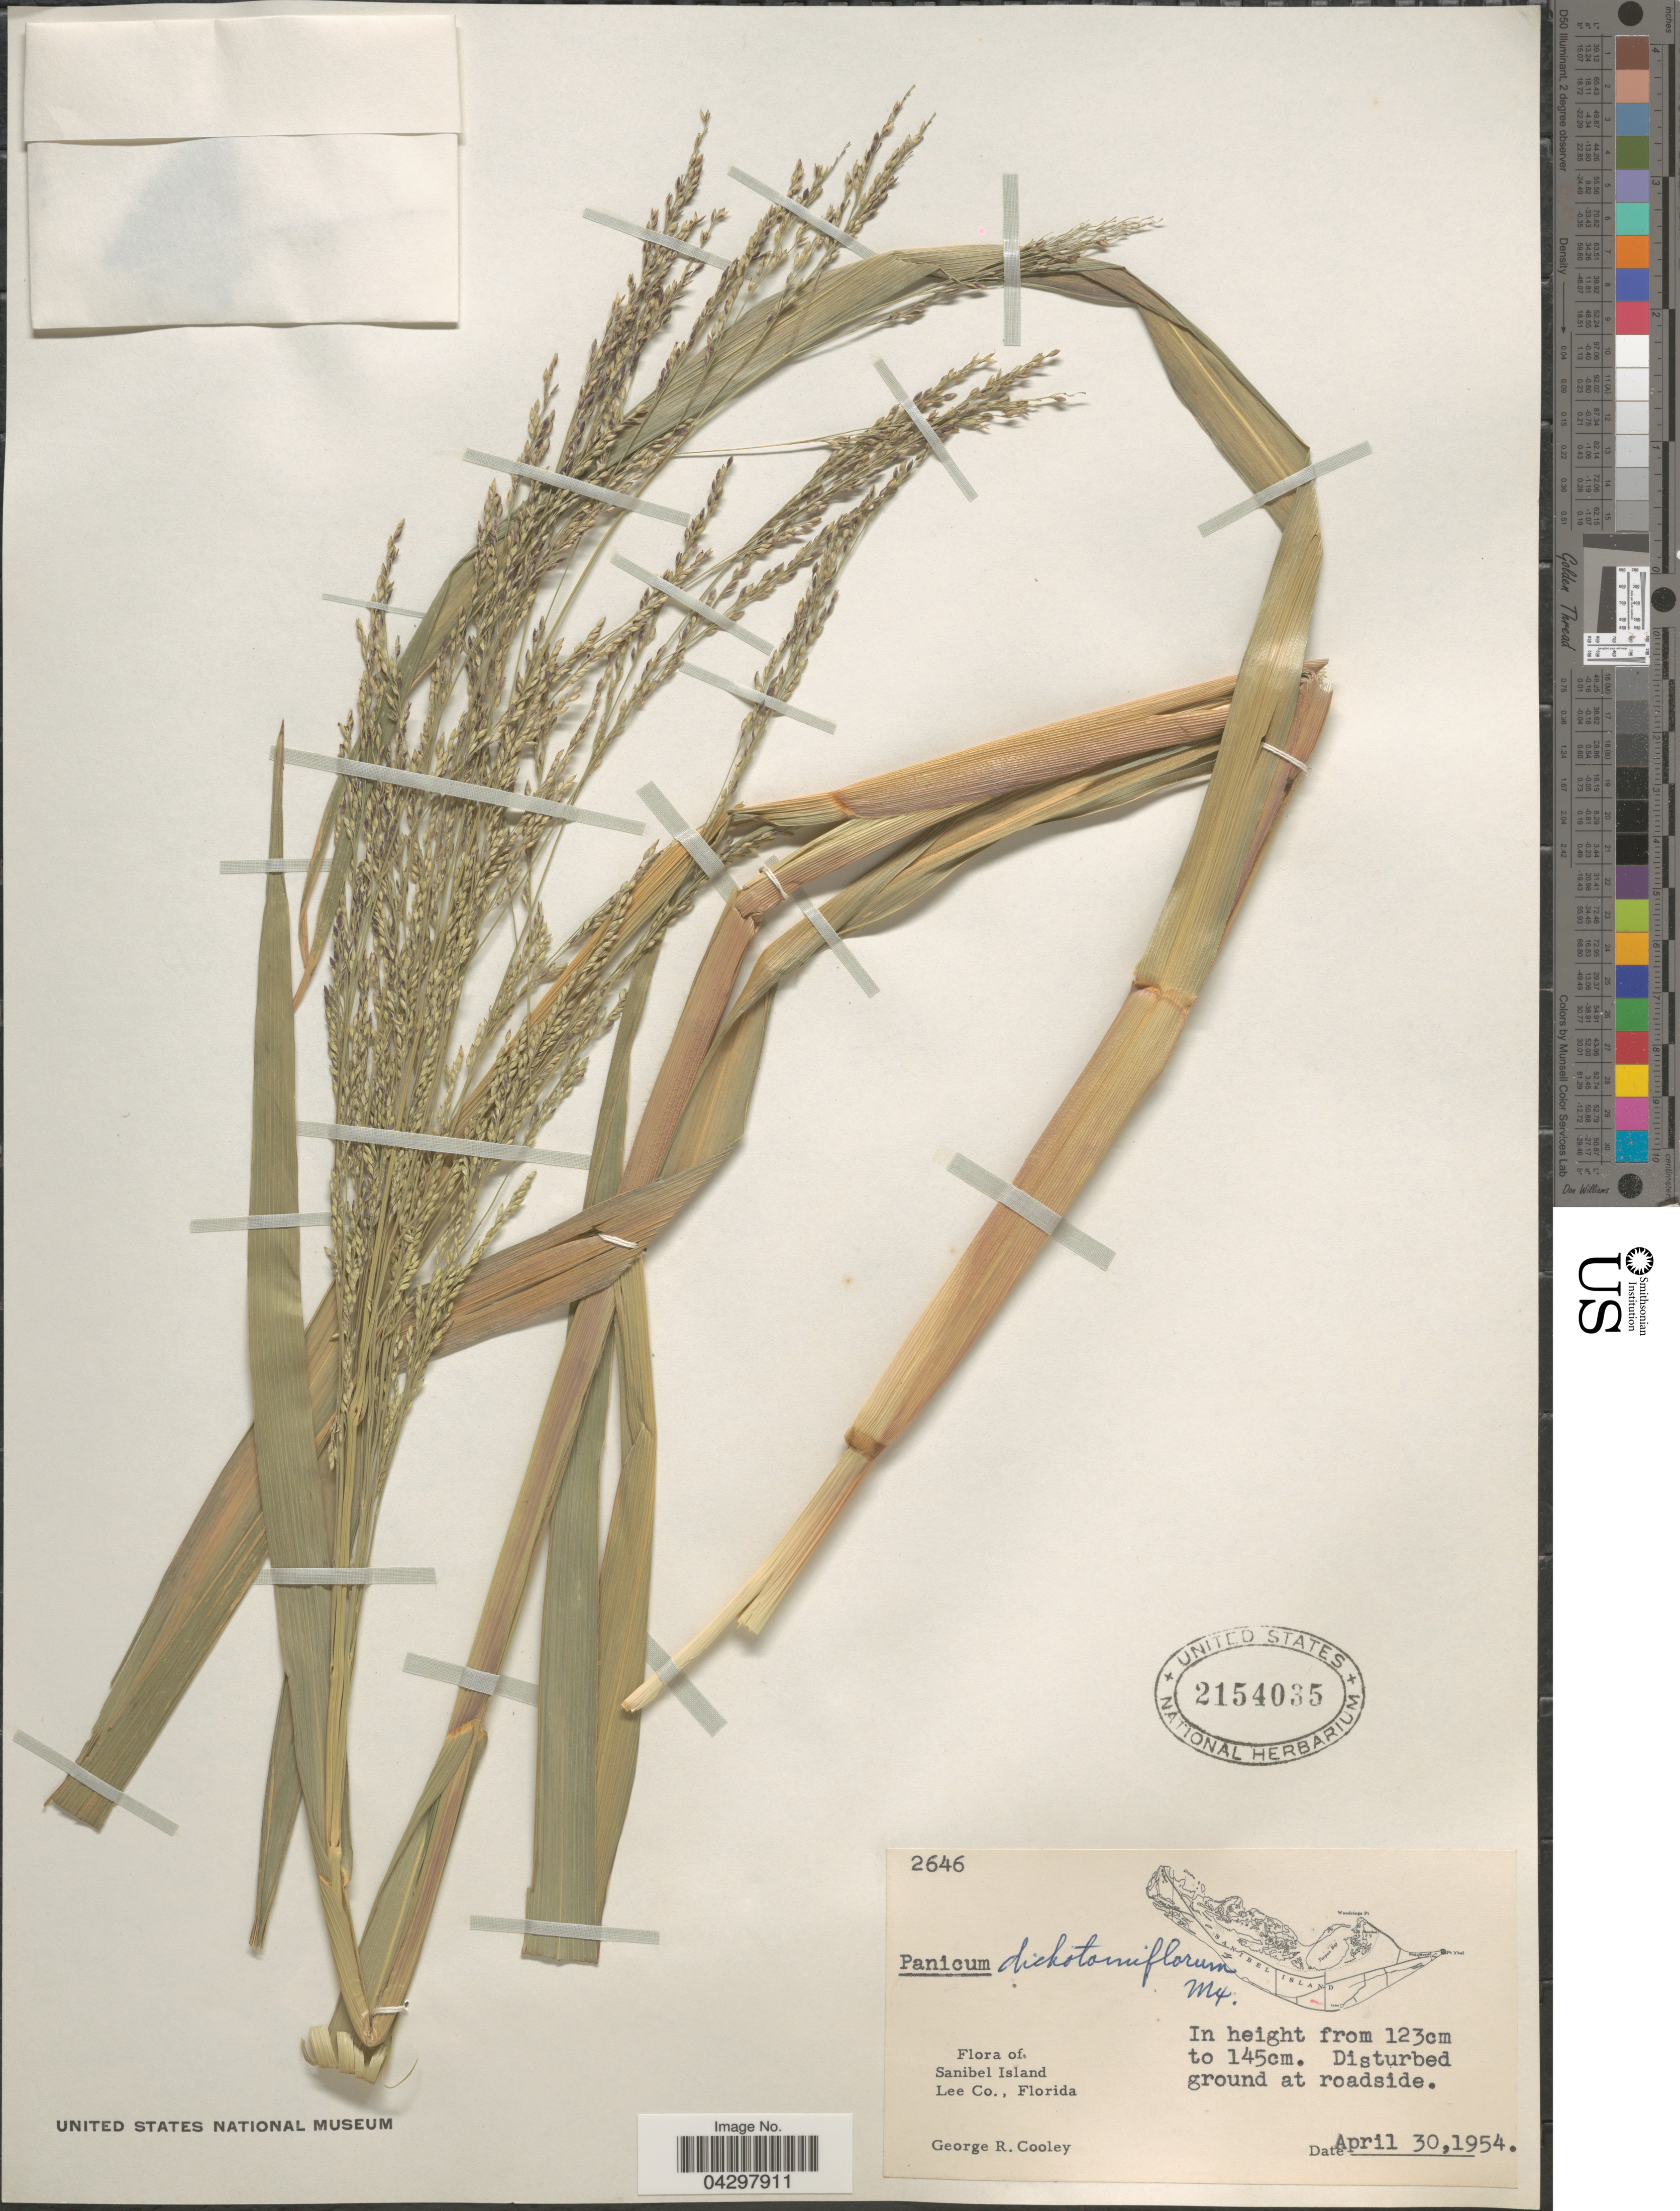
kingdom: Plantae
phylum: Tracheophyta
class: Liliopsida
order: Poales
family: Poaceae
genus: Panicum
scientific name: Panicum dichotomiflorum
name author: Michx.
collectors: G. R. Cooley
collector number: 2646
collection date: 1954-04-30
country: United States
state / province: Florida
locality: Sanibel Island. Lee Co.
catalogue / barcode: US 2154035